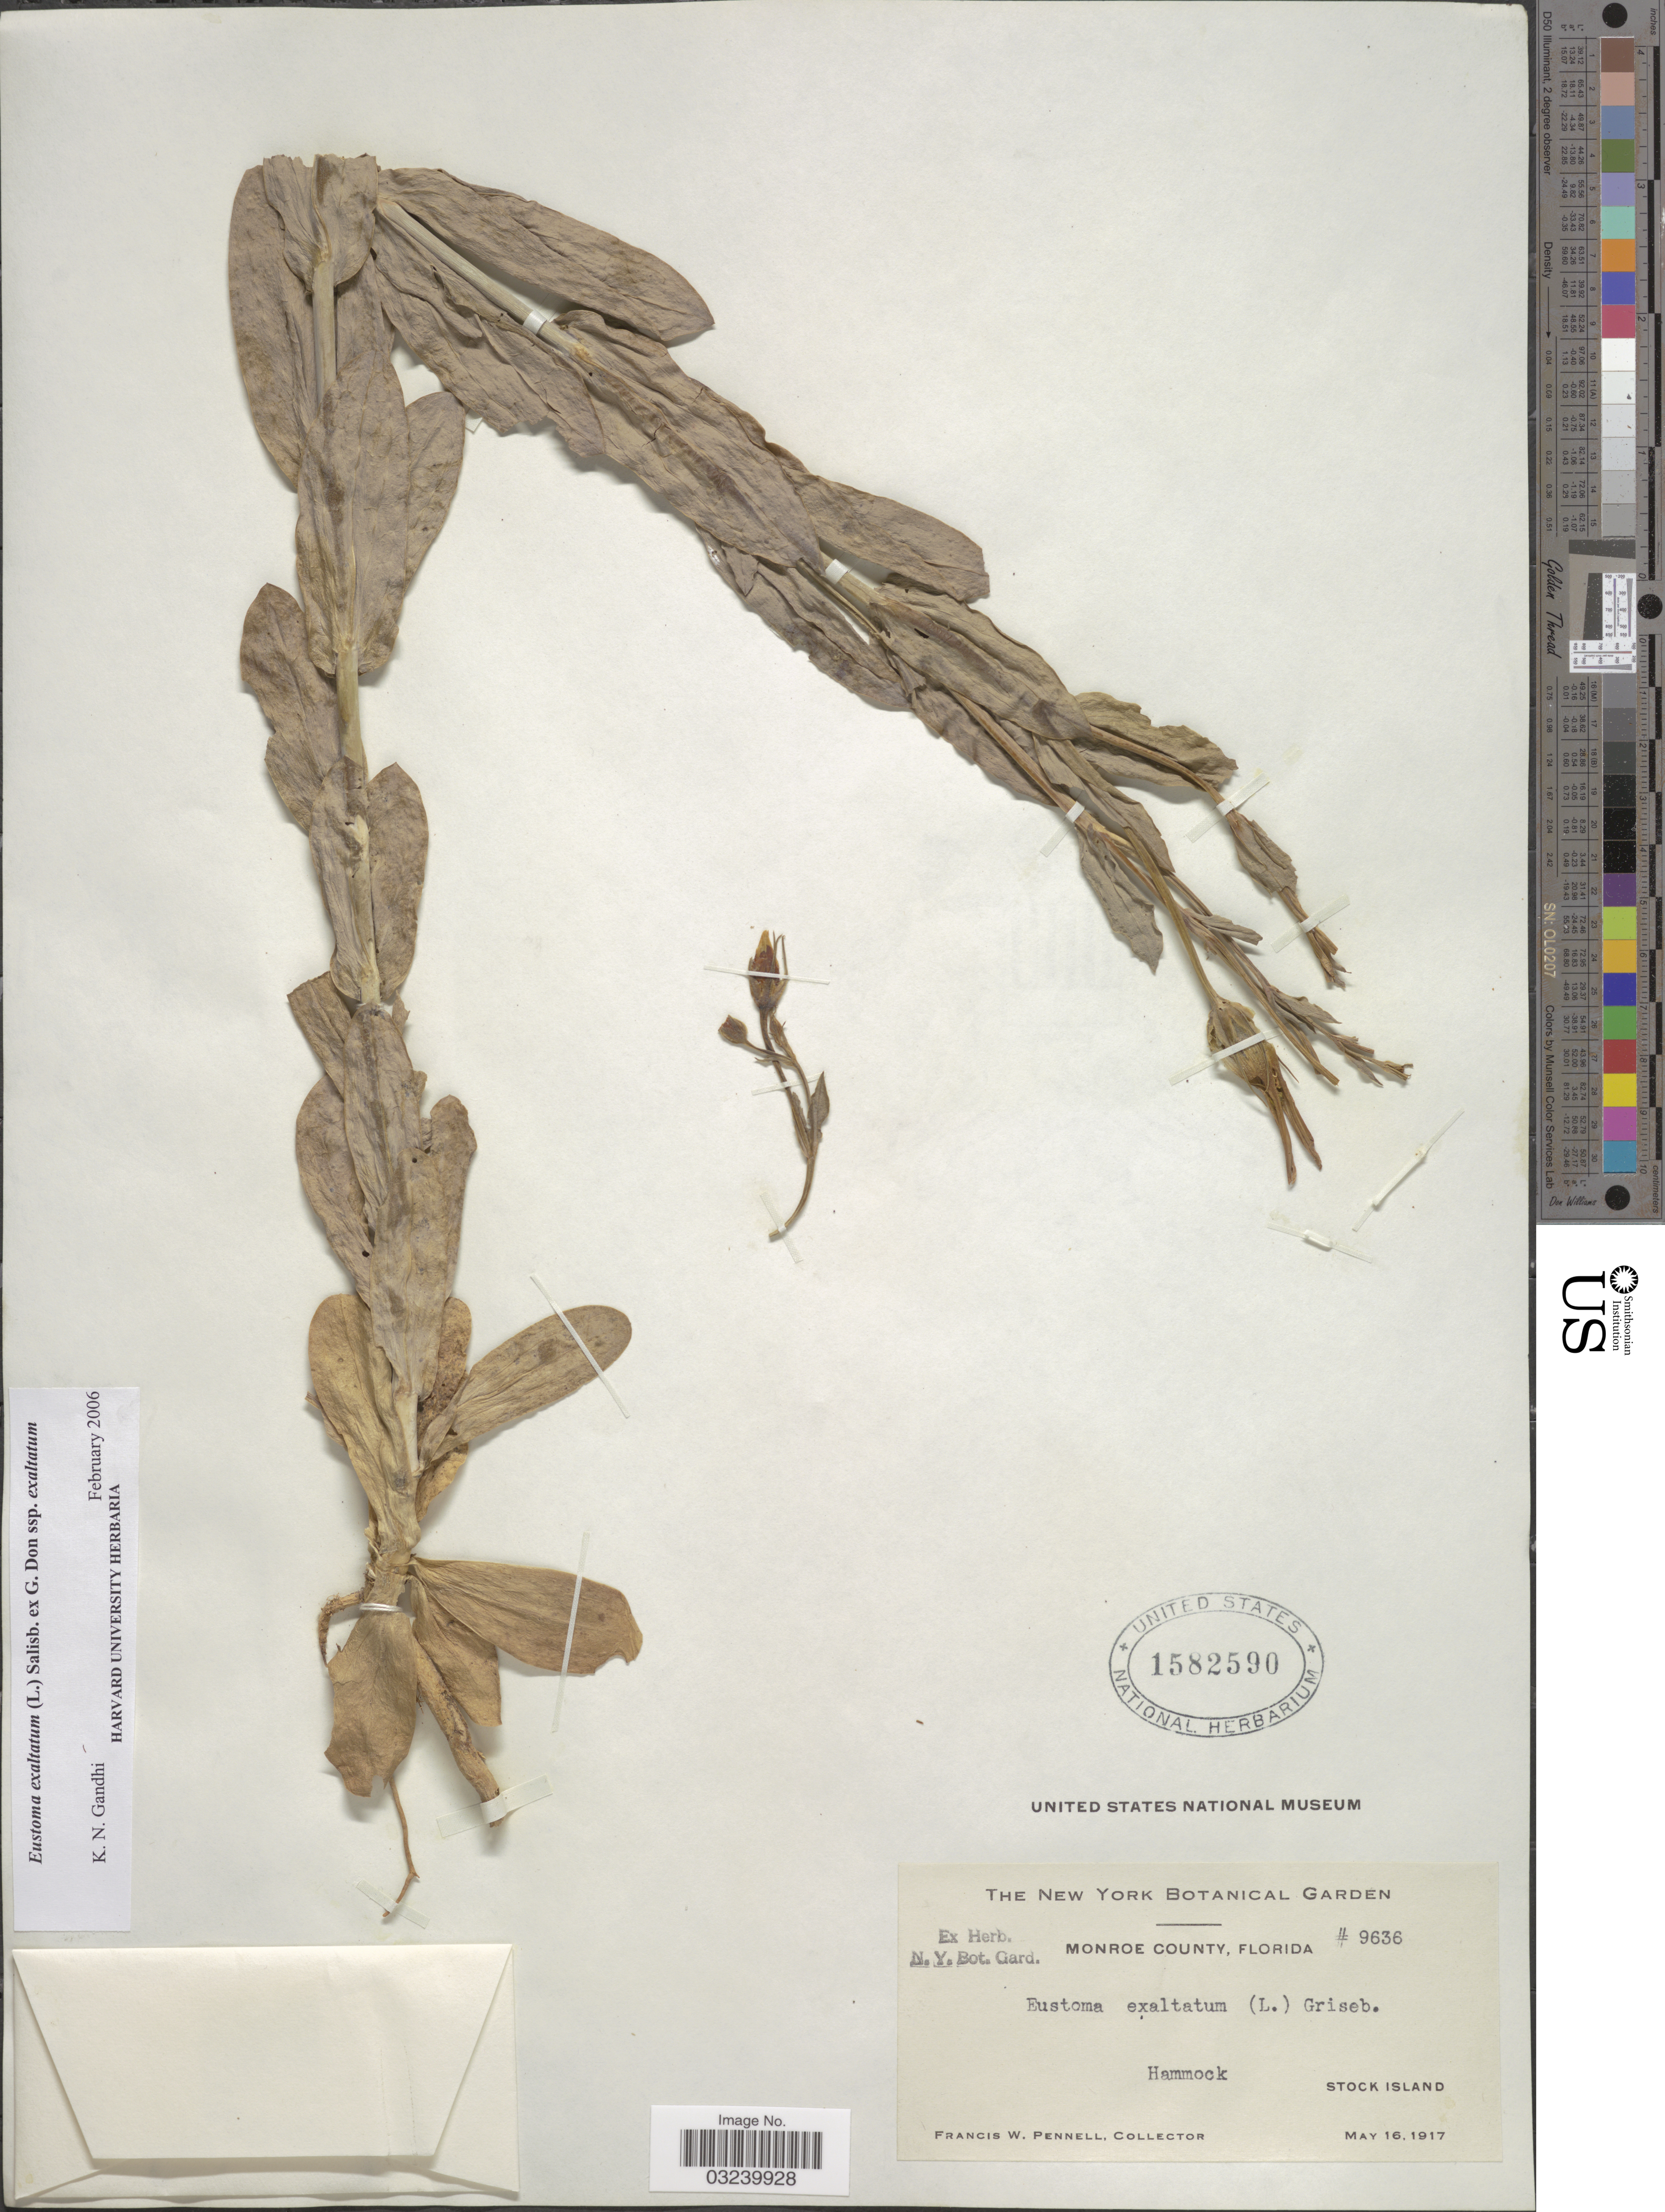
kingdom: Plantae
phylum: Tracheophyta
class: Magnoliopsida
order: Gentianales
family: Gentianaceae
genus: Eustoma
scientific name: Eustoma exaltatum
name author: (L.) Salisb. ex Don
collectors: F. W. Pennell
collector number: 9636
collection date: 1917-05-16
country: United States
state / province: Florida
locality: Monroe County, Hammock, Stock Island.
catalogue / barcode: US 1582590